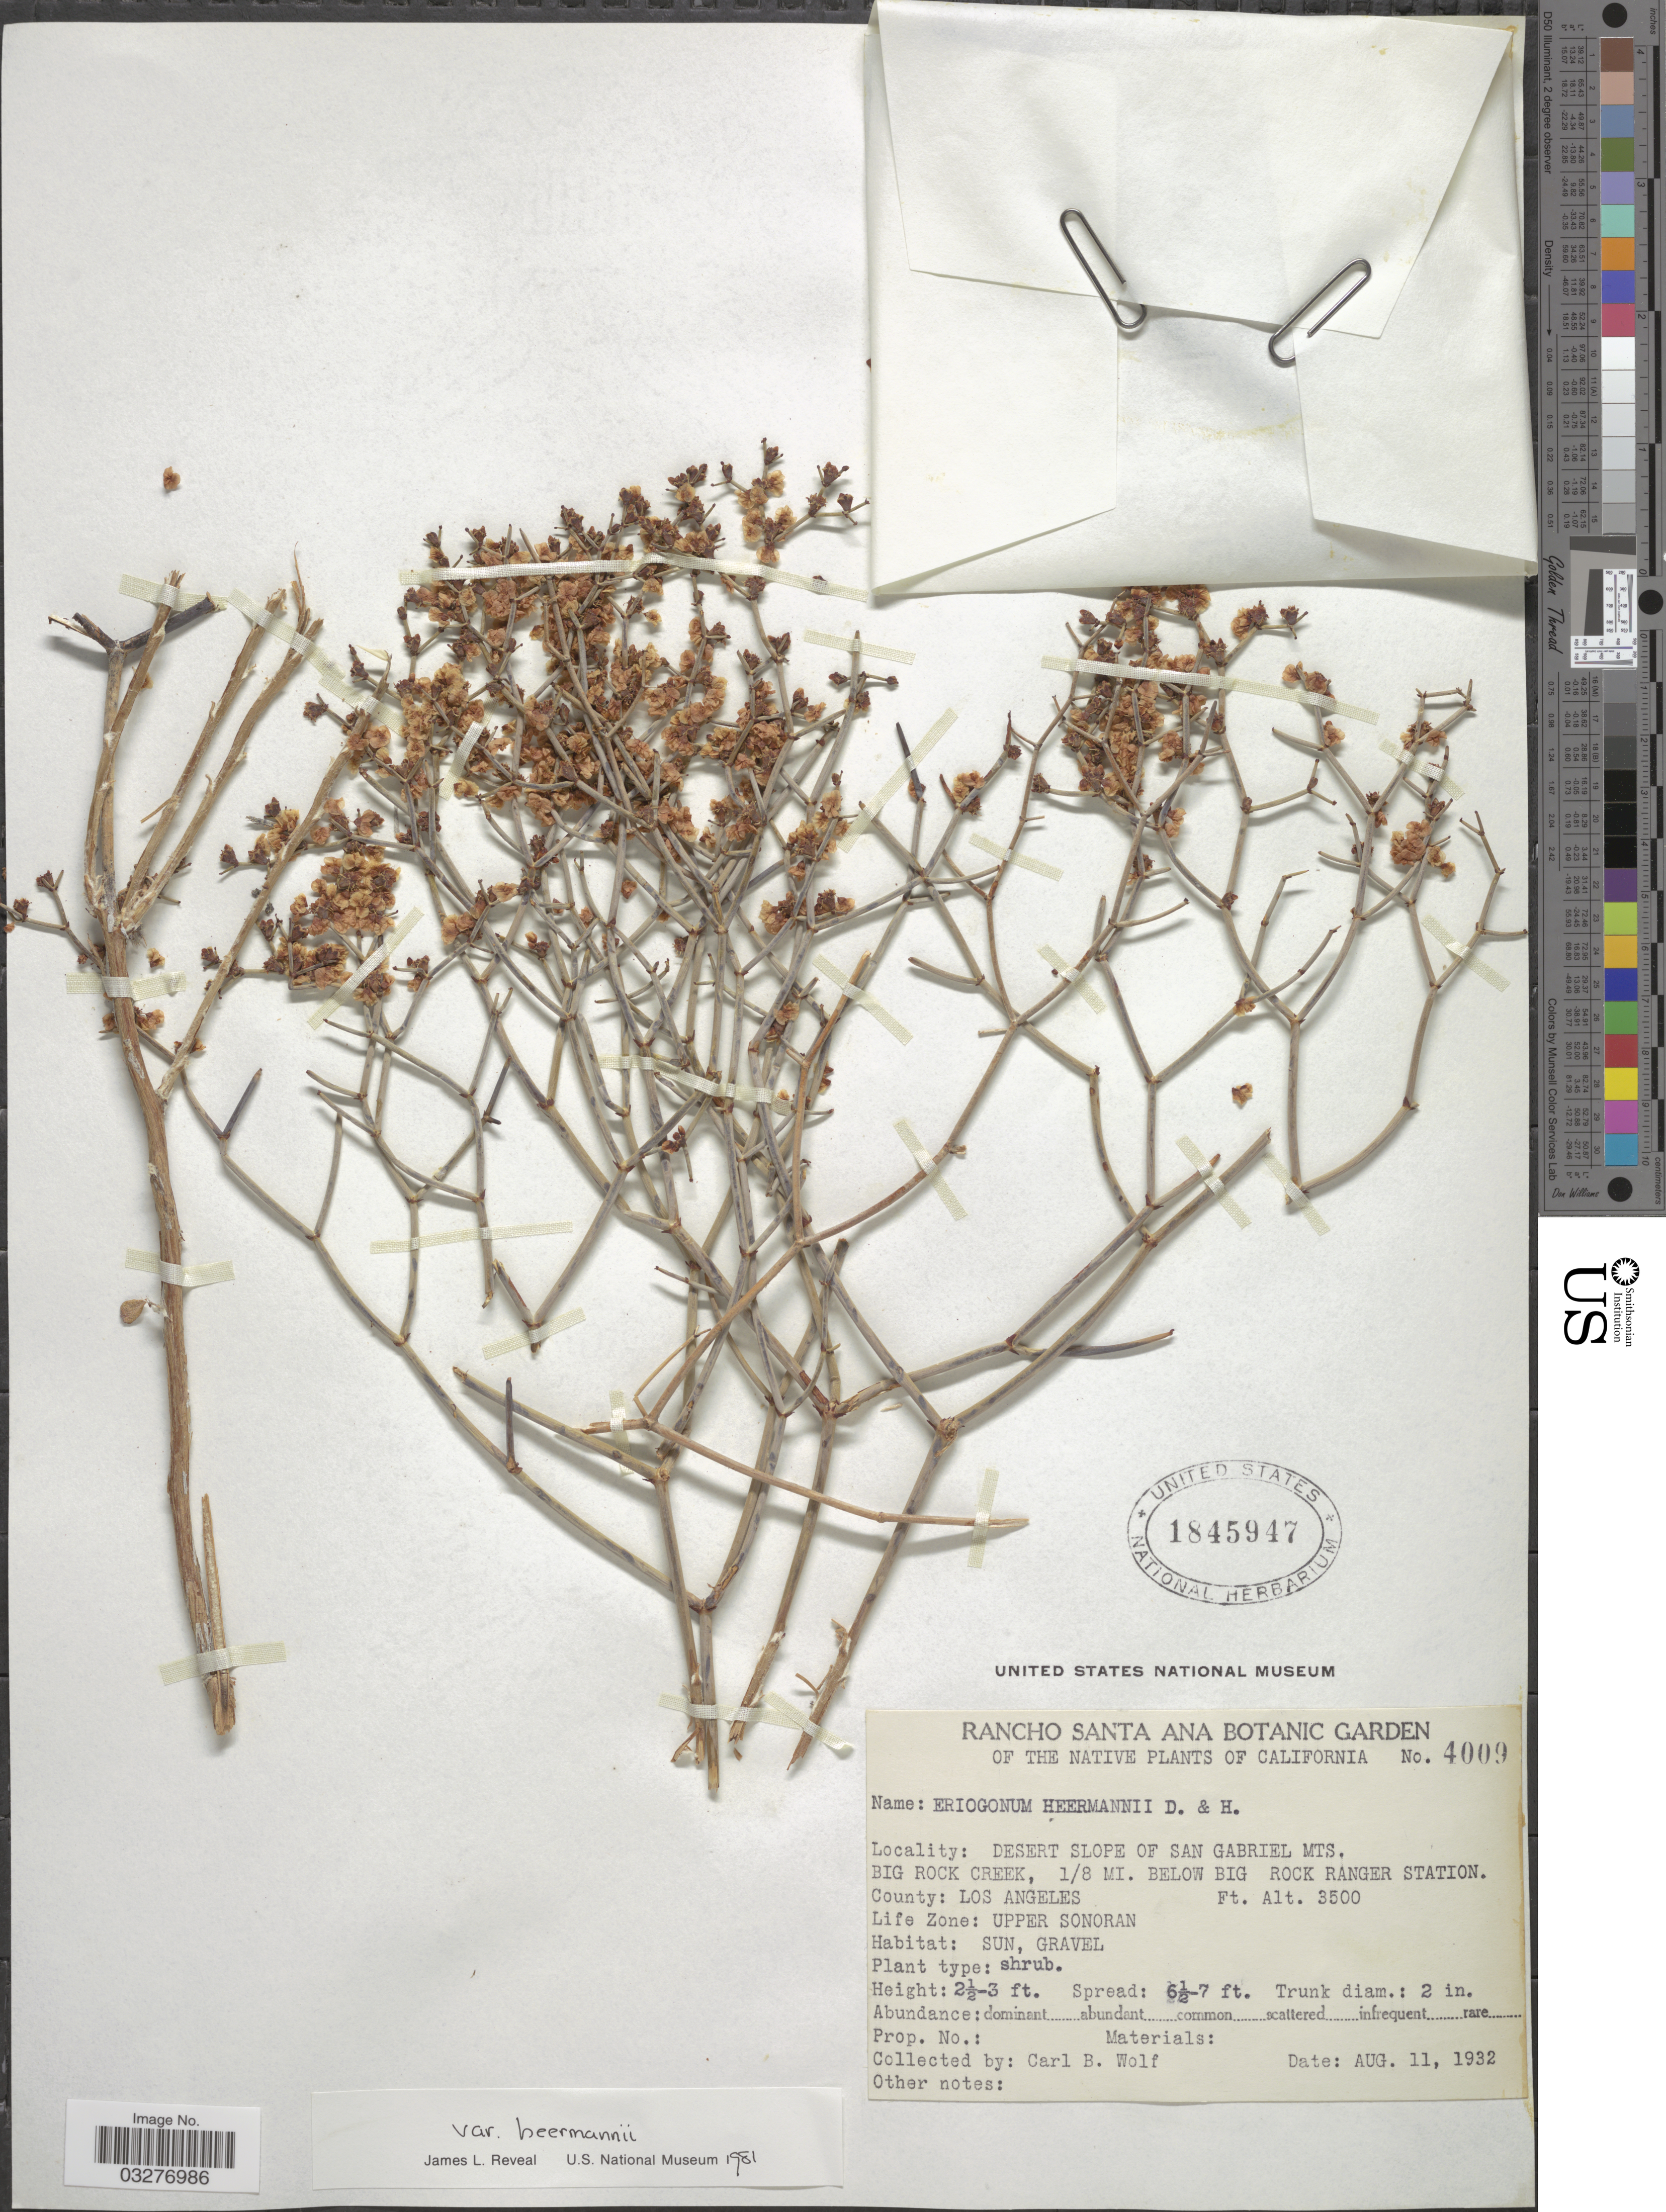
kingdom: Plantae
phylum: Tracheophyta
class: Magnoliopsida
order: Caryophyllales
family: Polygonaceae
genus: Eriogonum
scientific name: Eriogonum heermannii var. heermannii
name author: Durand & Hilg.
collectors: C. B. Wolf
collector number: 4009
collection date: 1932-08-11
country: United States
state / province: California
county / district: Los Angeles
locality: Desert slope of San Gabriel Mts. Big Rock Creek, 1/8 mi. below Big Rock Ranger Station. County: Los Angeles. Life Zone: Upper Sonoran.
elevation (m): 1067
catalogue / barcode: US 1845947